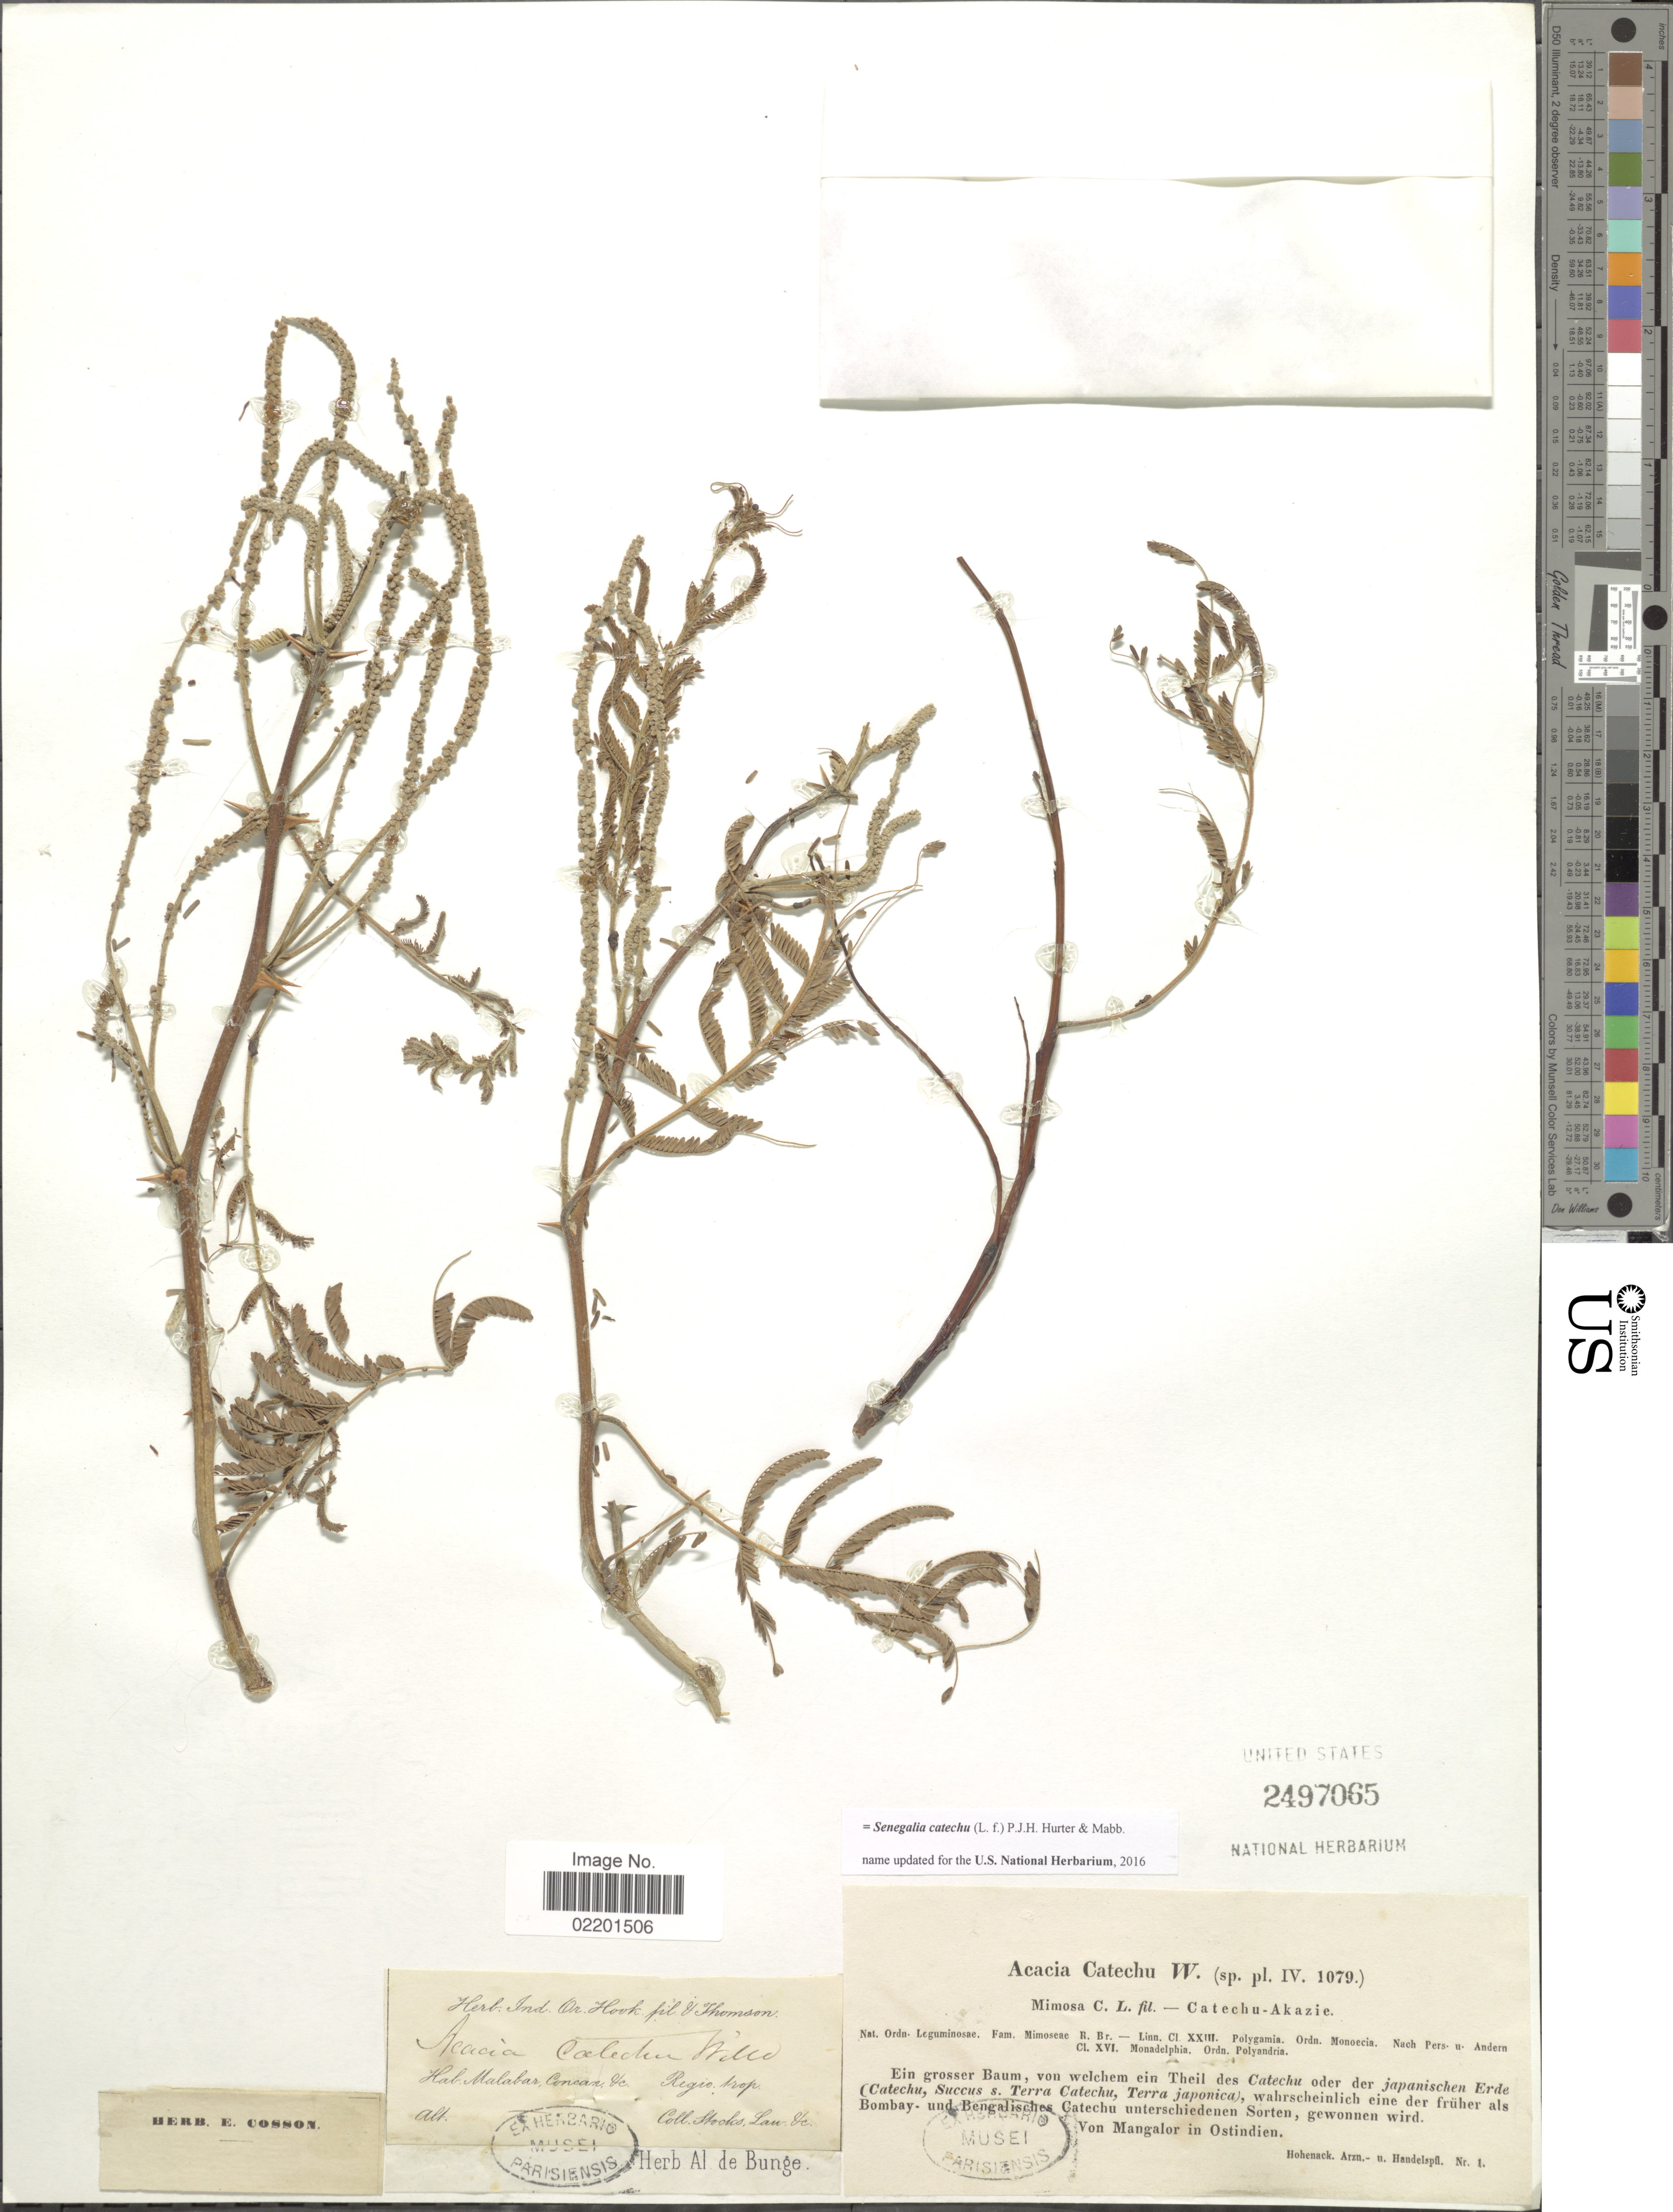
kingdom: Plantae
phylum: Tracheophyta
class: Magnoliopsida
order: Fabales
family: Fabaceae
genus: Senegalia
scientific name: Senegalia catechu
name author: (L. f.) P.J.H. Hurter & Mabb.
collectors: J. Stocks & J. Law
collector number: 1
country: India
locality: Malabar, Concan &c. Regio trop. Bombay- und Bengalisches Gatechu unterschiedenen.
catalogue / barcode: US 2497065